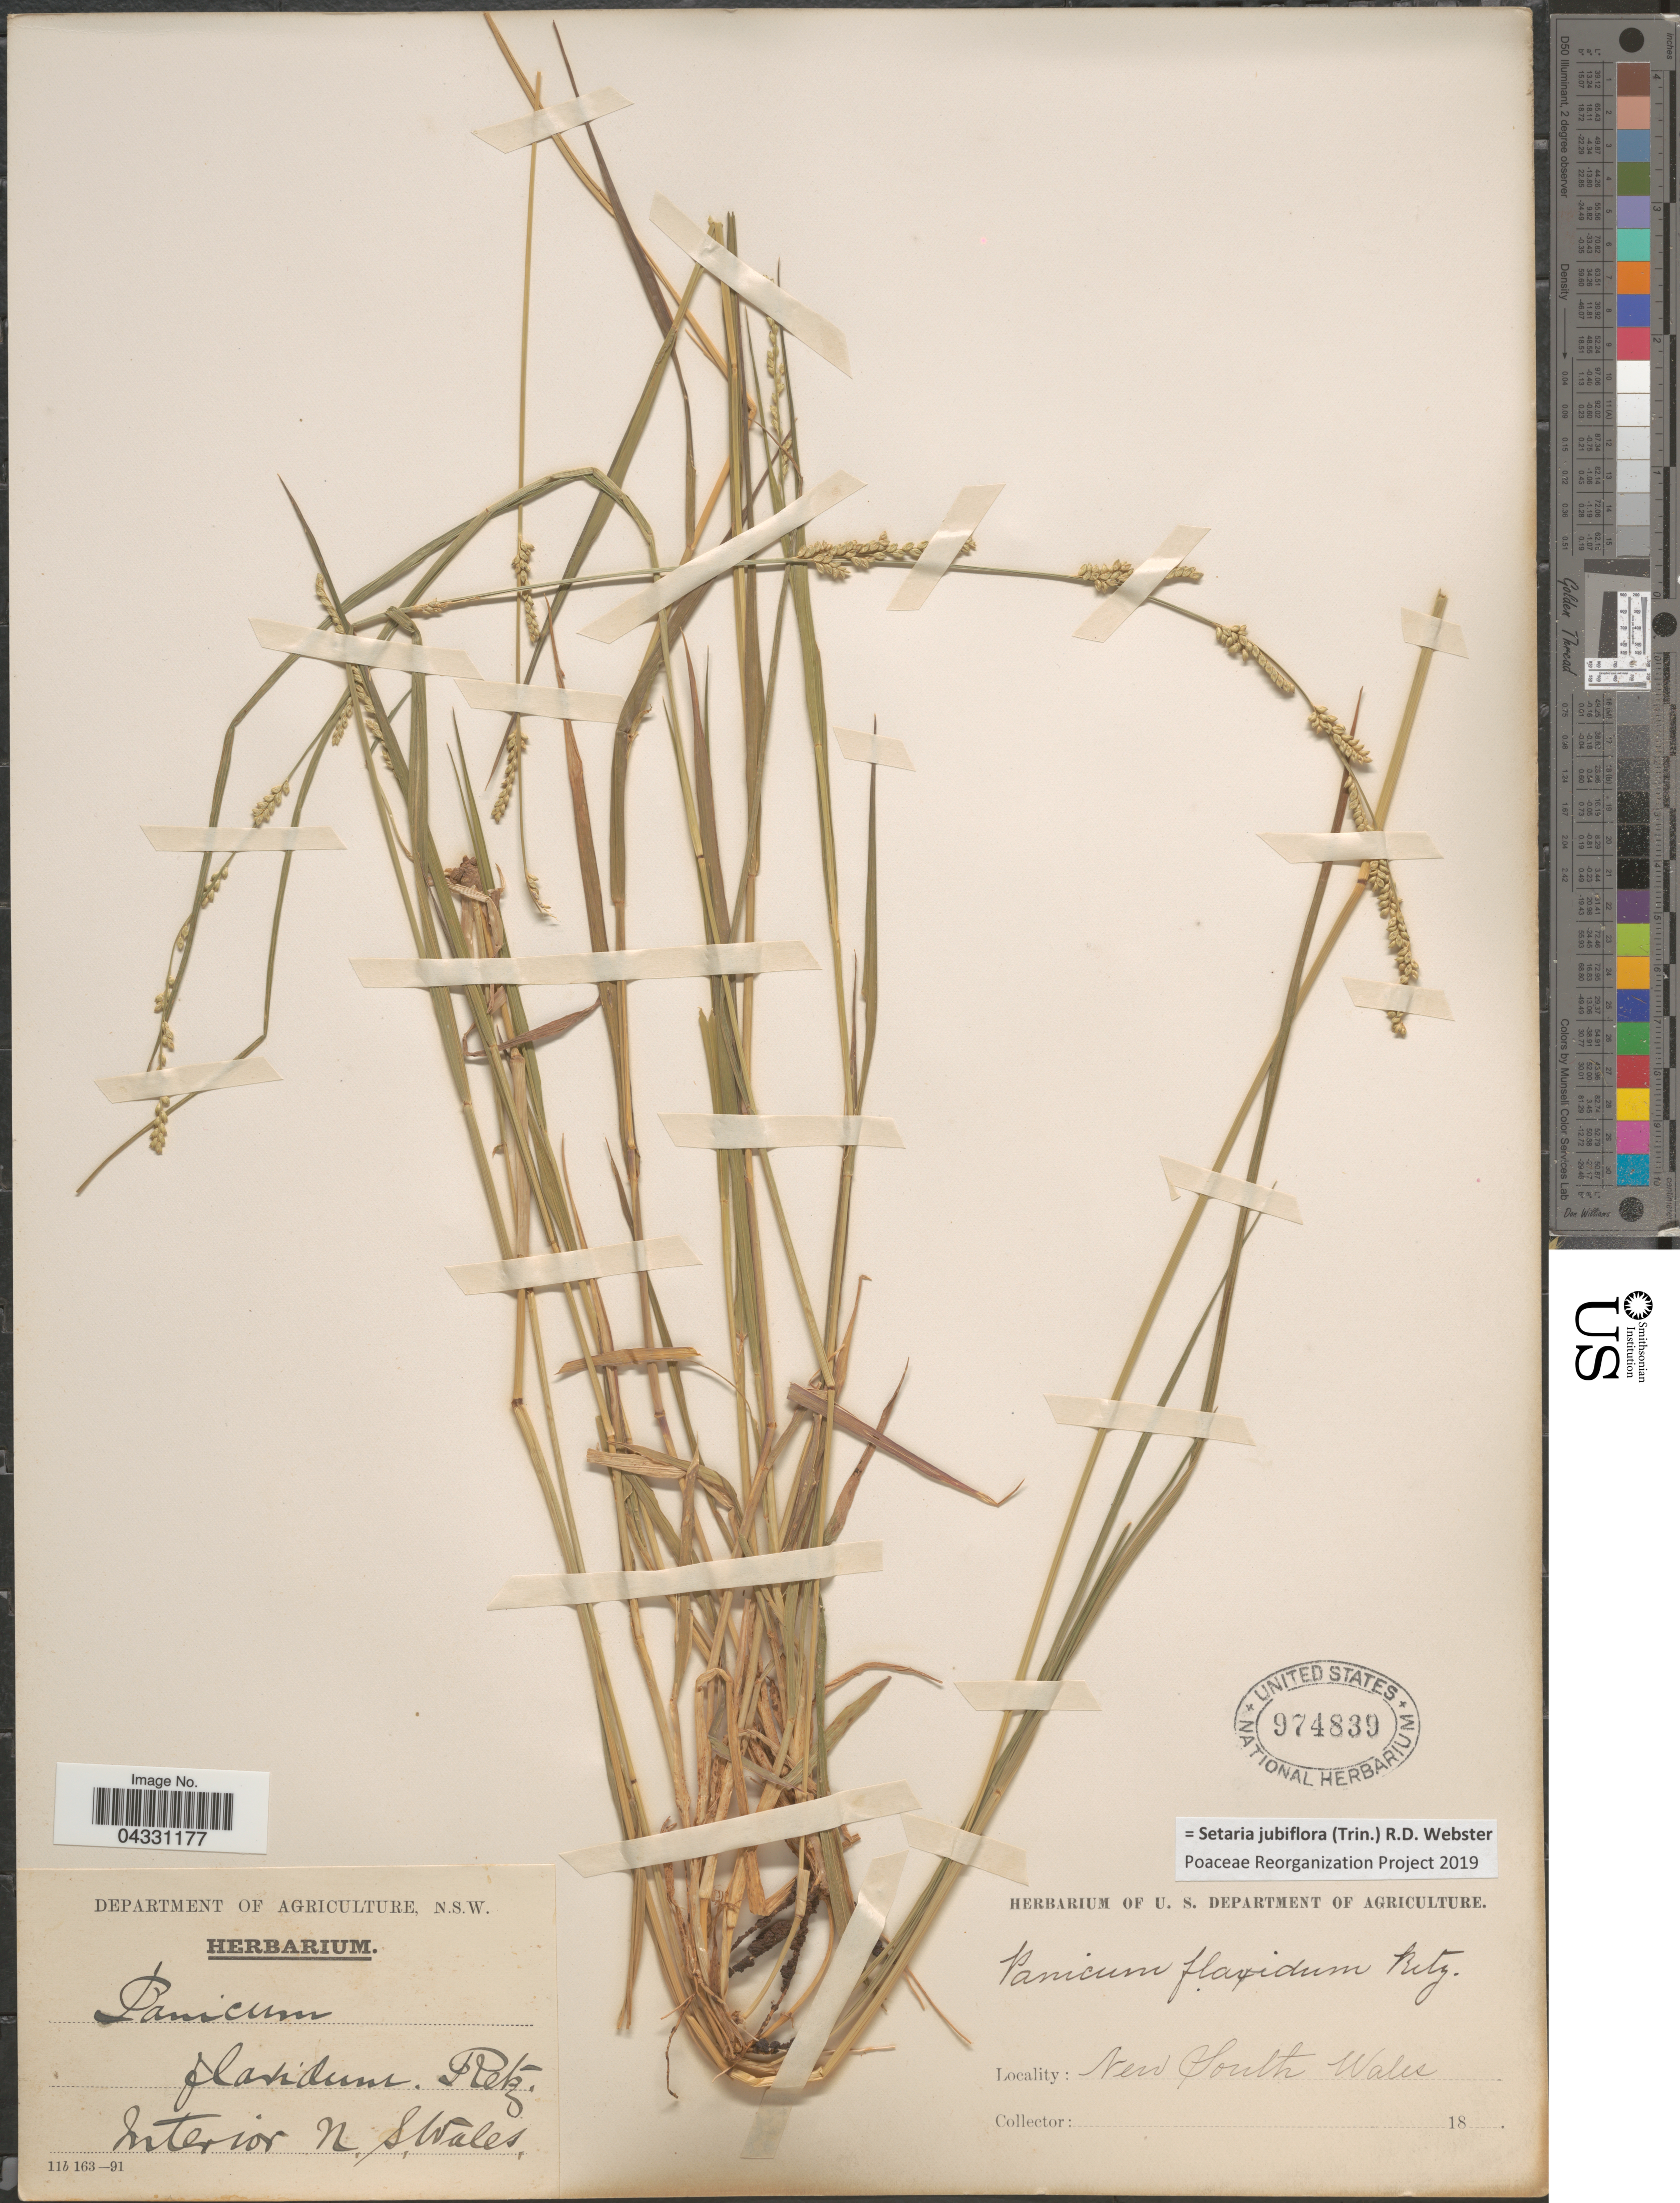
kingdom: Plantae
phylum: Tracheophyta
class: Liliopsida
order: Poales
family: Poaceae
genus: Setaria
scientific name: Setaria jubiflora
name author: (Trin.) R.D. Webster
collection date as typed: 18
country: Australia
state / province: New South Wales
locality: Interior.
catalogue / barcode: US 974839